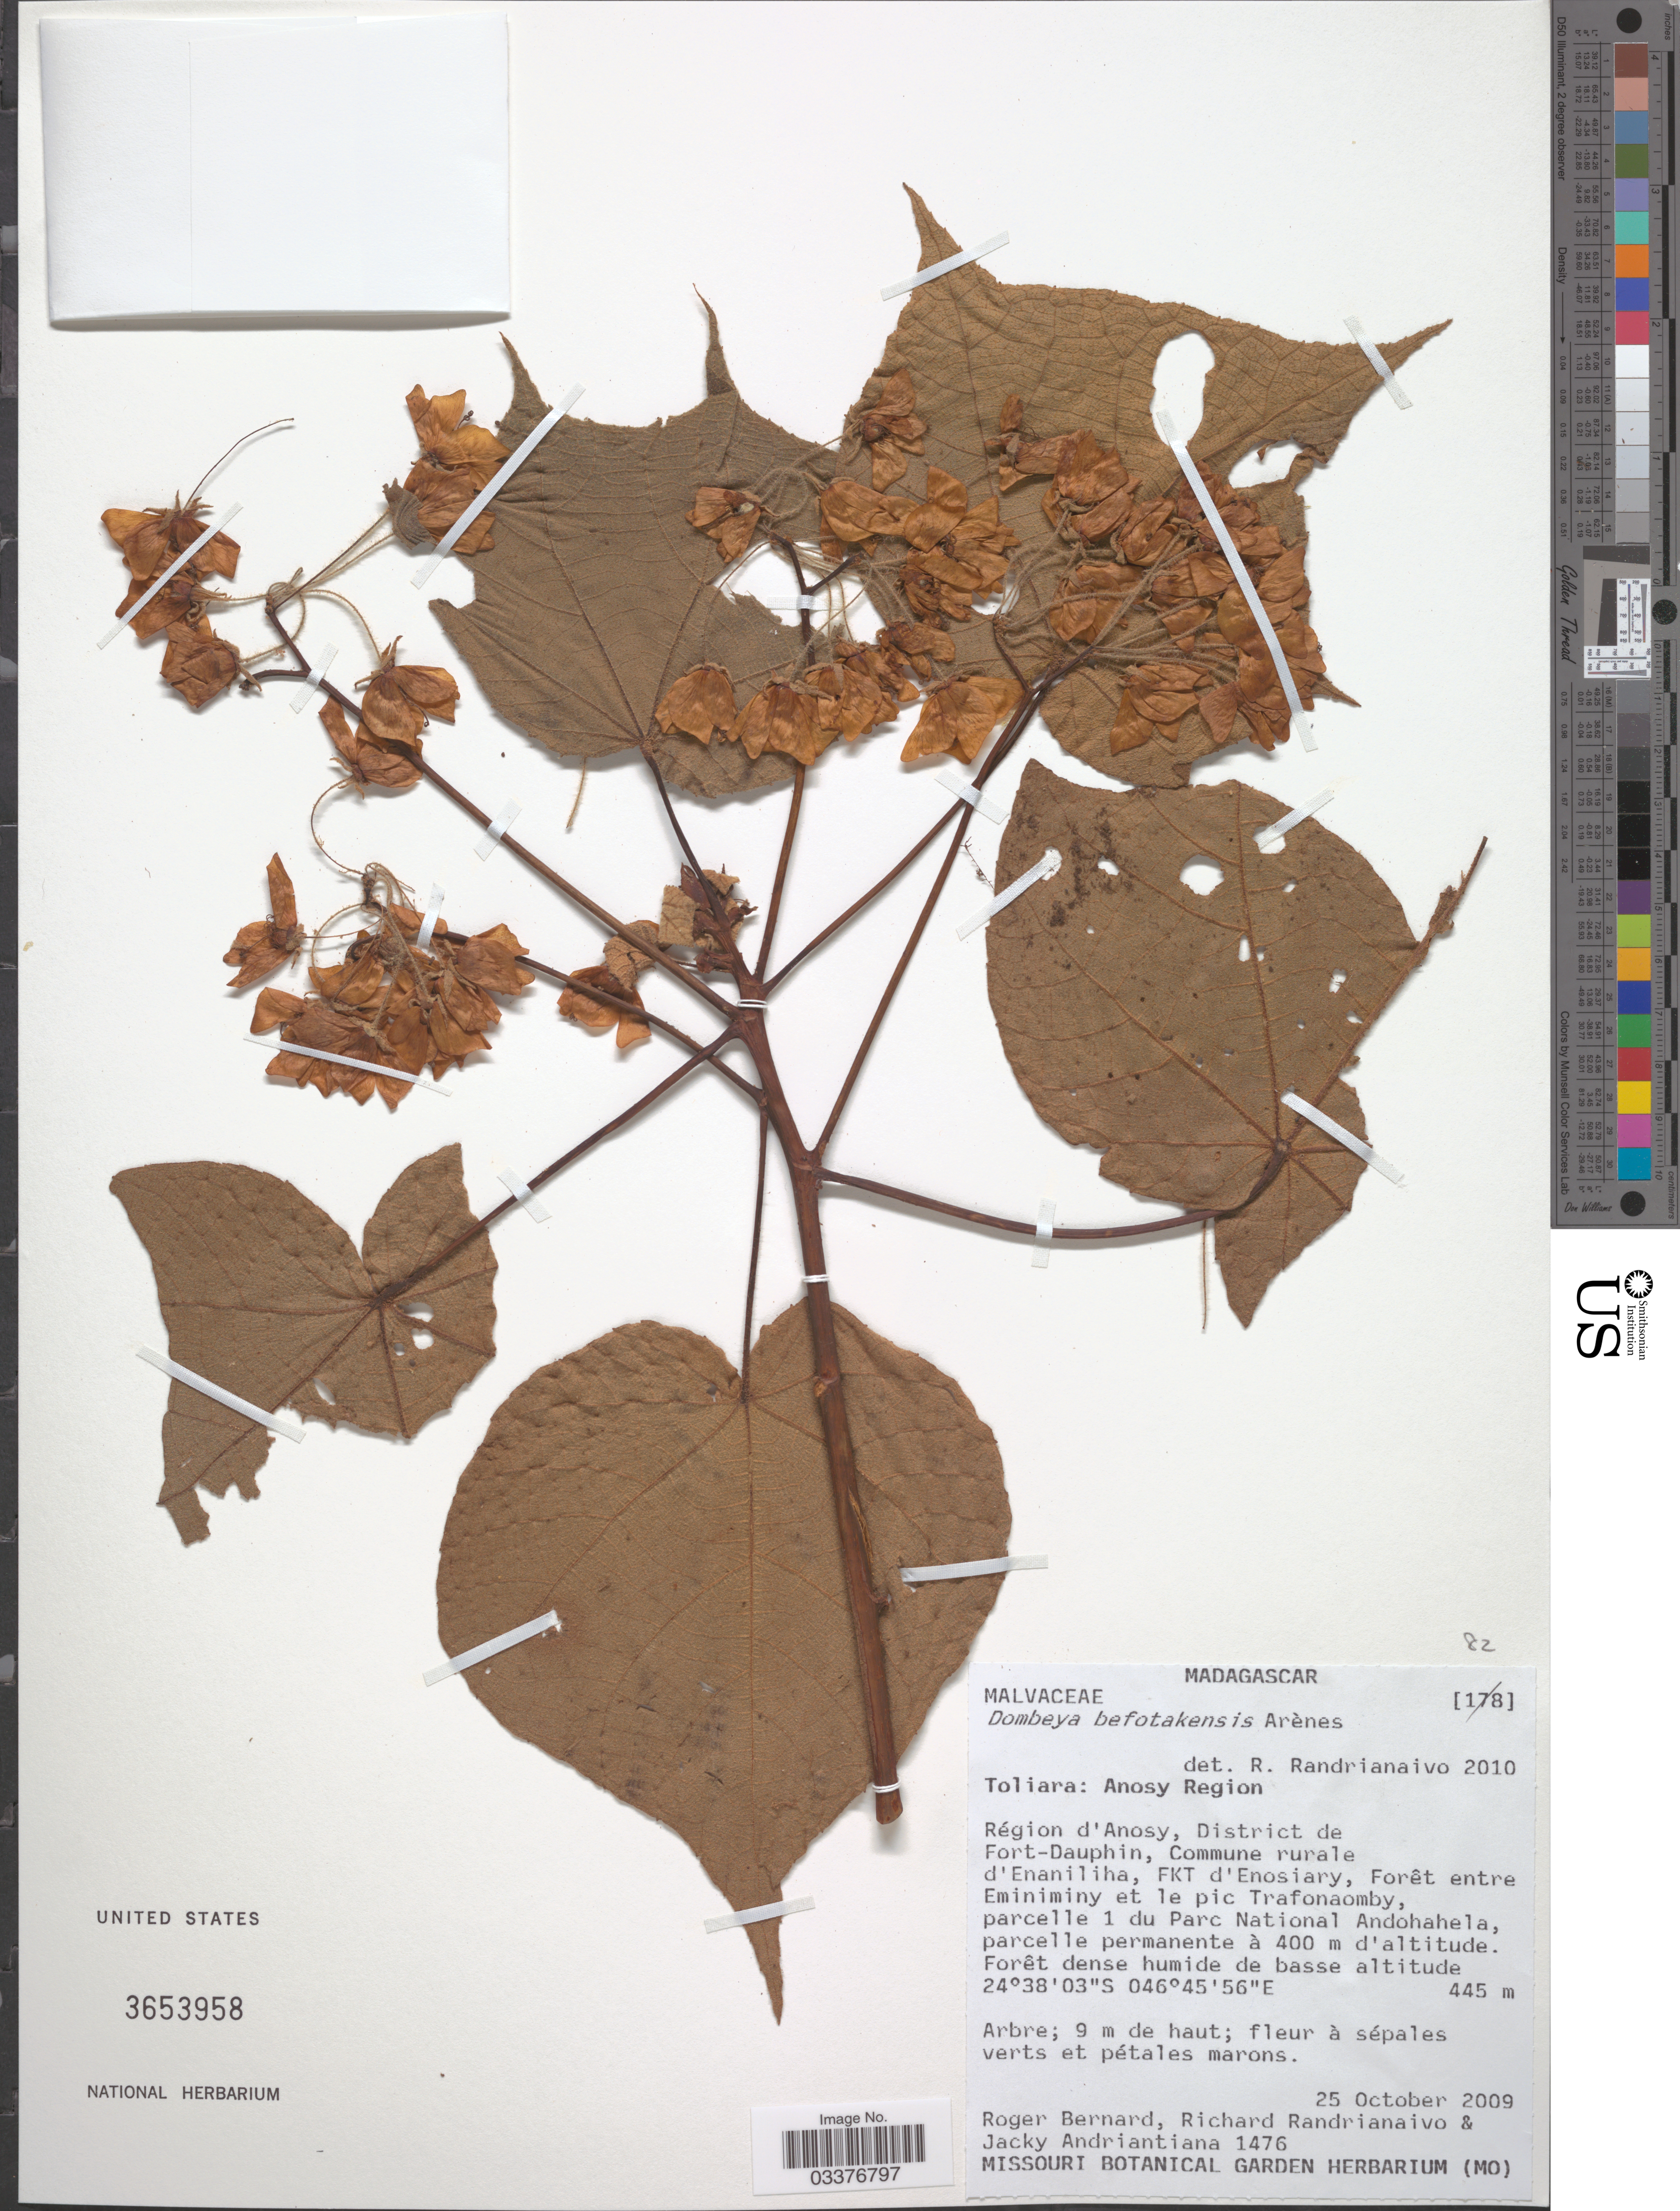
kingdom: Plantae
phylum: Tracheophyta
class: Magnoliopsida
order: Malvales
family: Malvaceae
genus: Dombeya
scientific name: Dombeya befotakensis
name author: Arènes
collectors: R. Bernard, R. Randrianaivo & J. Andriantiana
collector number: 1476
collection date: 2009-10-25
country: Madagascar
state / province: Anosy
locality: Anosy Region. Région d'Anosy, District de Fort-Dauphin, Commune rurale d'Enaniliha, FKT d'Enosiary, Forêt entre Eminiminy et le pic Trafonaomby, parcelle 1 du Parc National Andohahela.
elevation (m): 445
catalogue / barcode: US 3653958